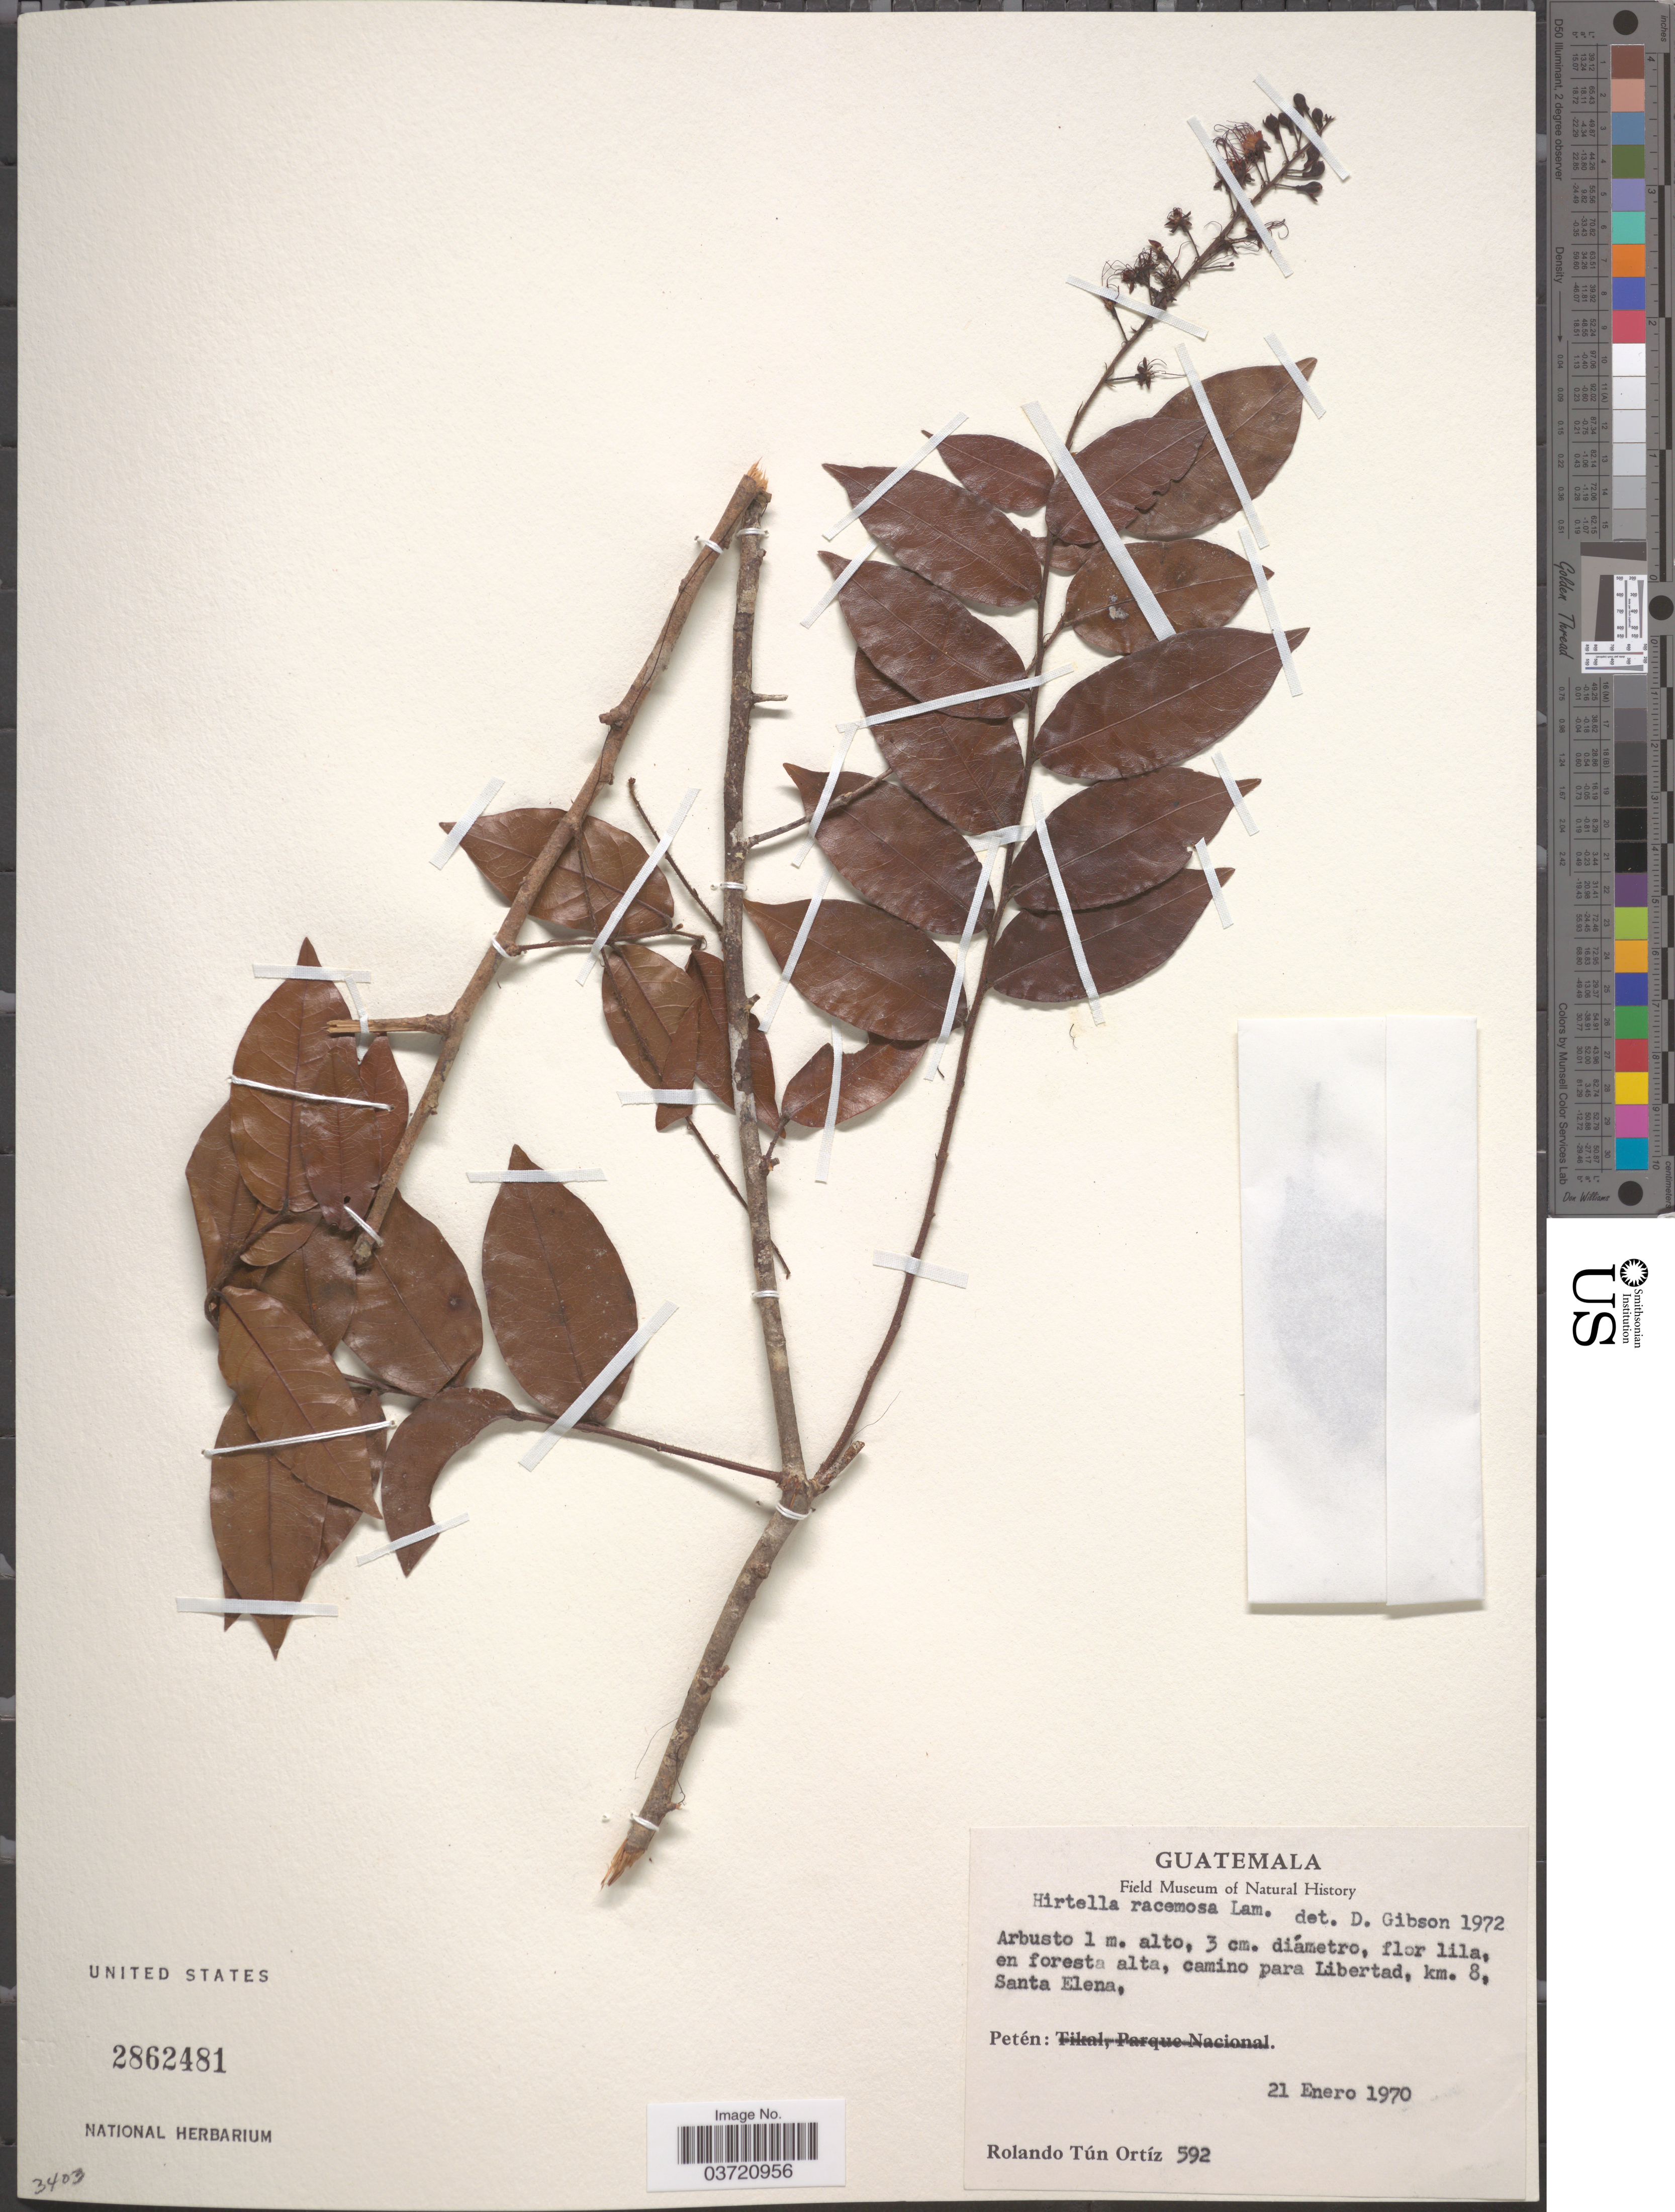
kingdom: Plantae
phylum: Tracheophyta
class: Magnoliopsida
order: Malpighiales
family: Chrysobalanaceae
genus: Hirtella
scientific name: Hirtella racemosa var. hexandra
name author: (Willd. ex Roem. & Schult.) Prance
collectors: R. T. Ortíz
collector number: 592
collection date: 1970-01-21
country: Guatemala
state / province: El Peten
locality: Camino para Libertad, km. 8, Santa Elena, Petén.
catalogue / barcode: US 2862481